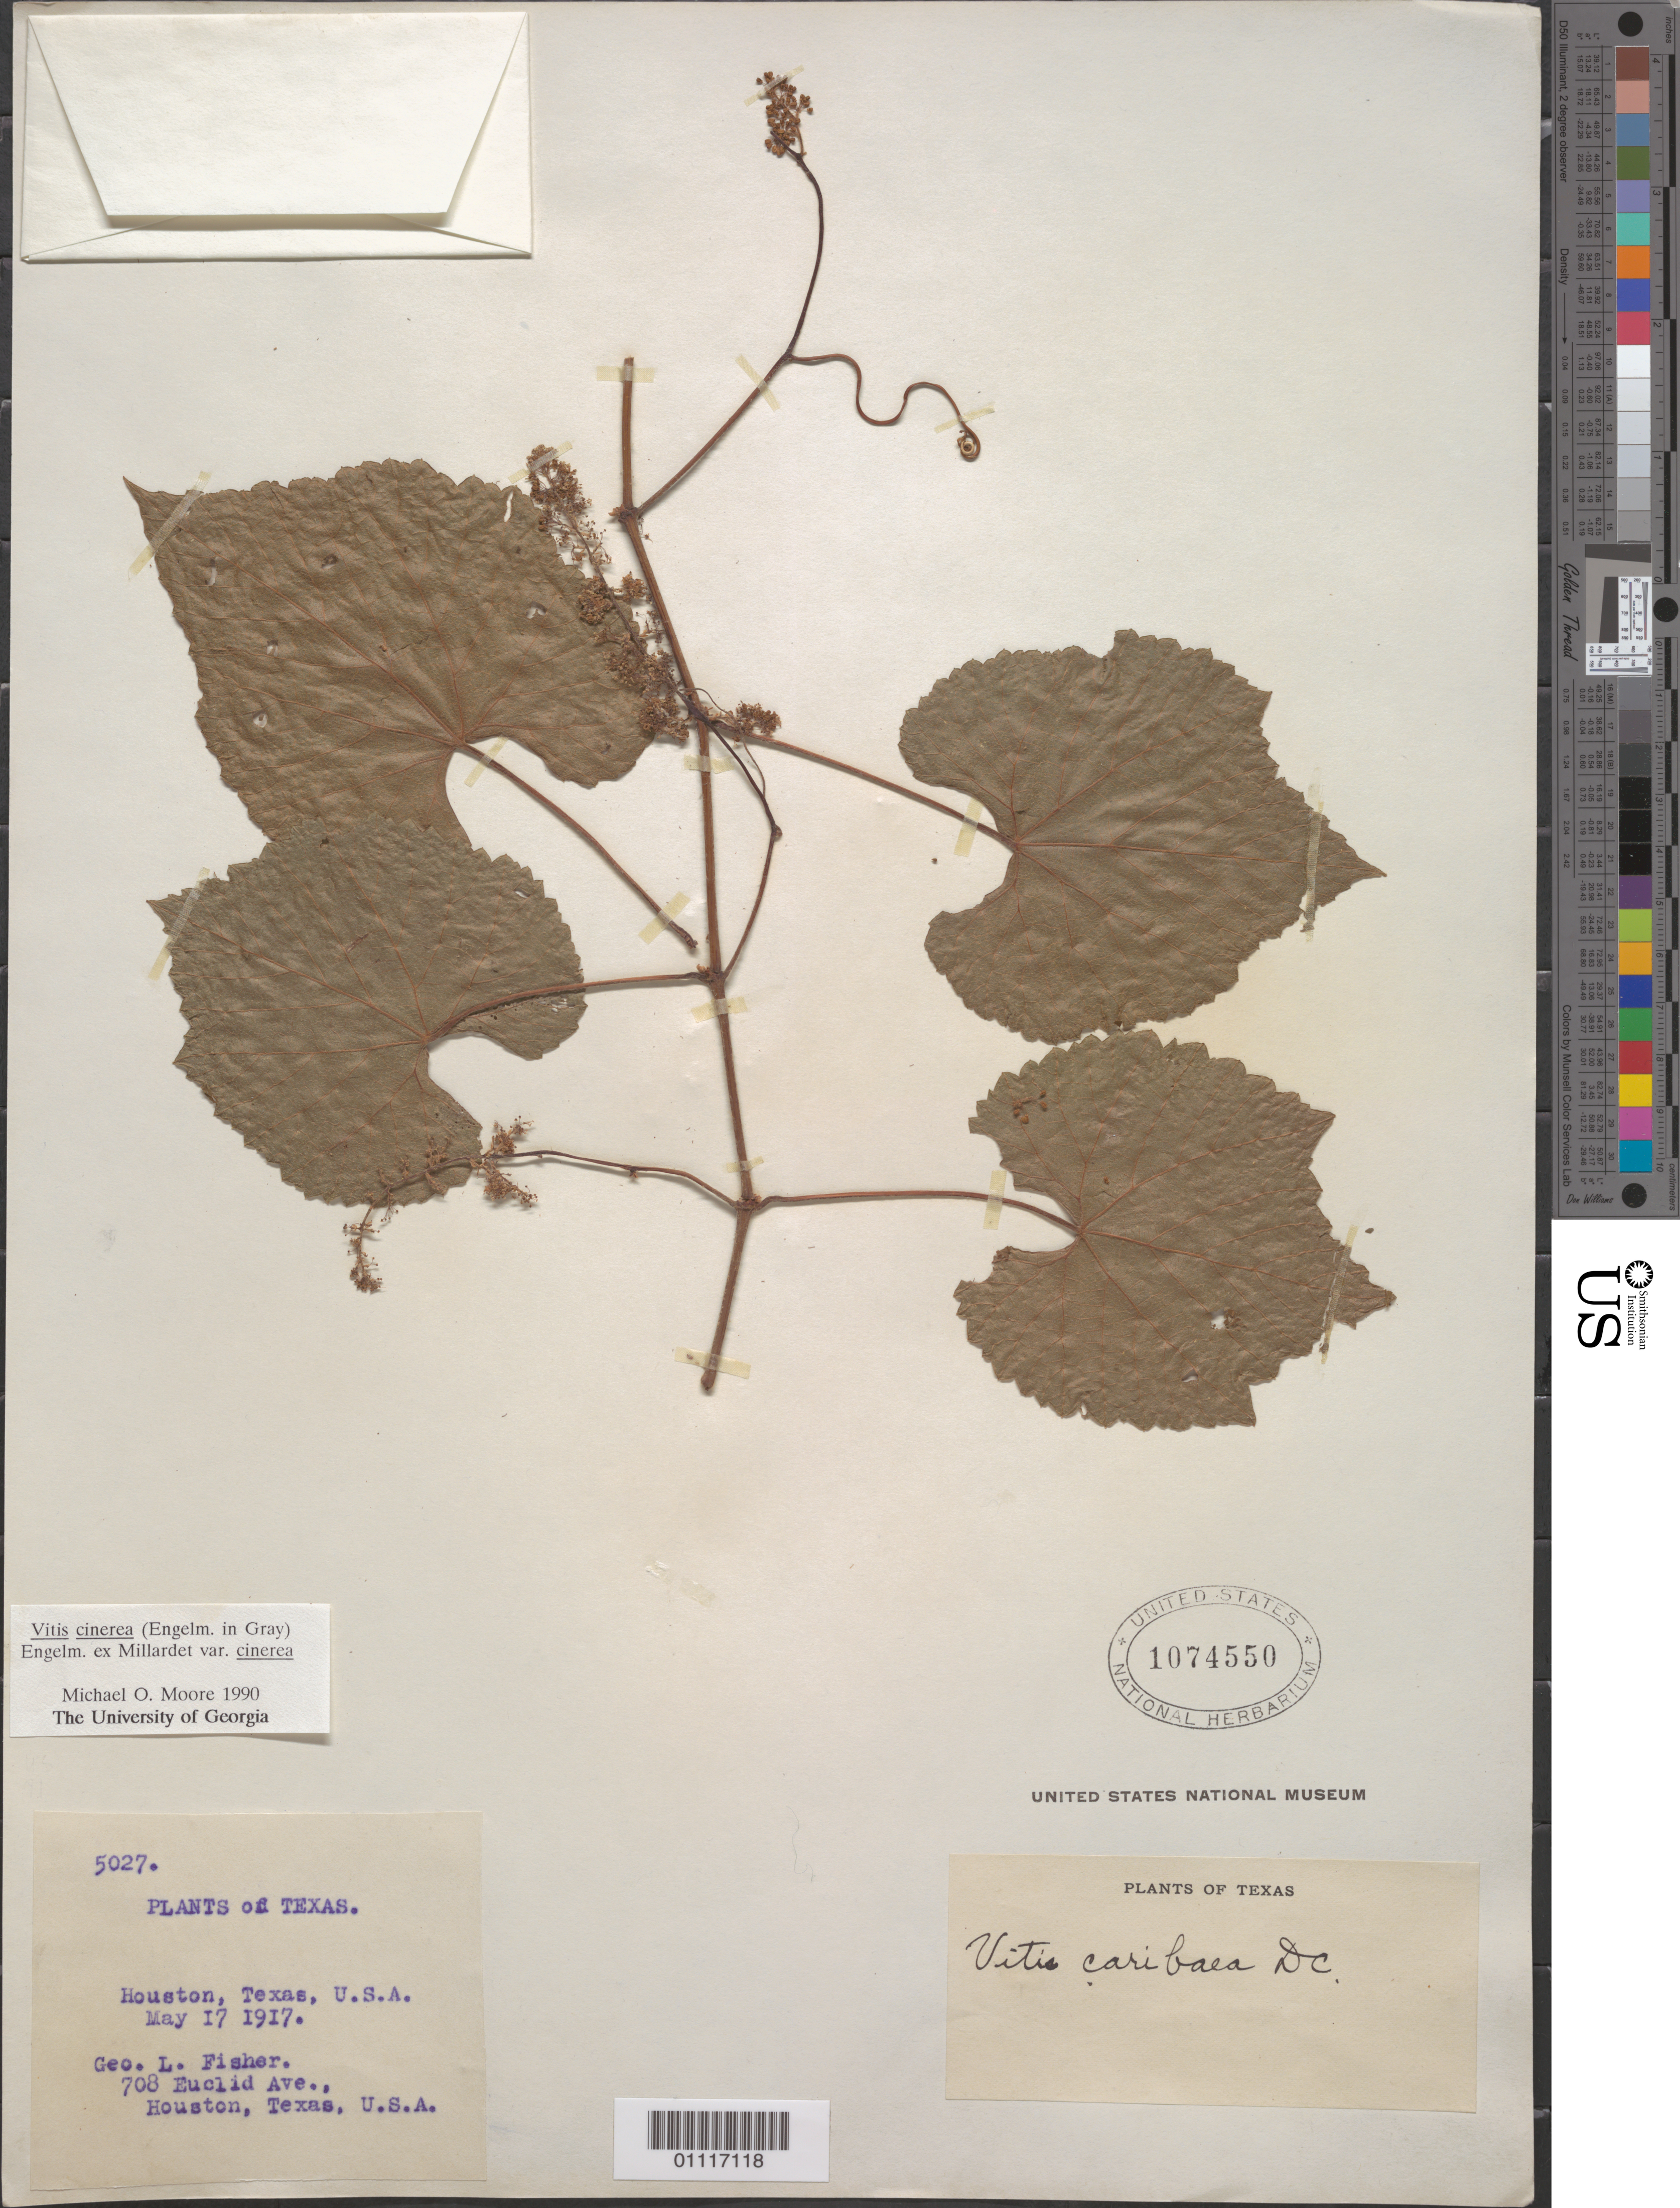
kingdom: Plantae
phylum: Tracheophyta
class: Magnoliopsida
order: Vitales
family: Vitaceae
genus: Vitis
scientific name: Vitis cinerea var. cinerea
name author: (Engelm.) Engelm. ex Millardet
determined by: Moore, M. O.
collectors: G. L. Fisher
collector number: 5027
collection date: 1917-05-17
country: United States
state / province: Texas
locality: Houseton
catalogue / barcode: US 1074550